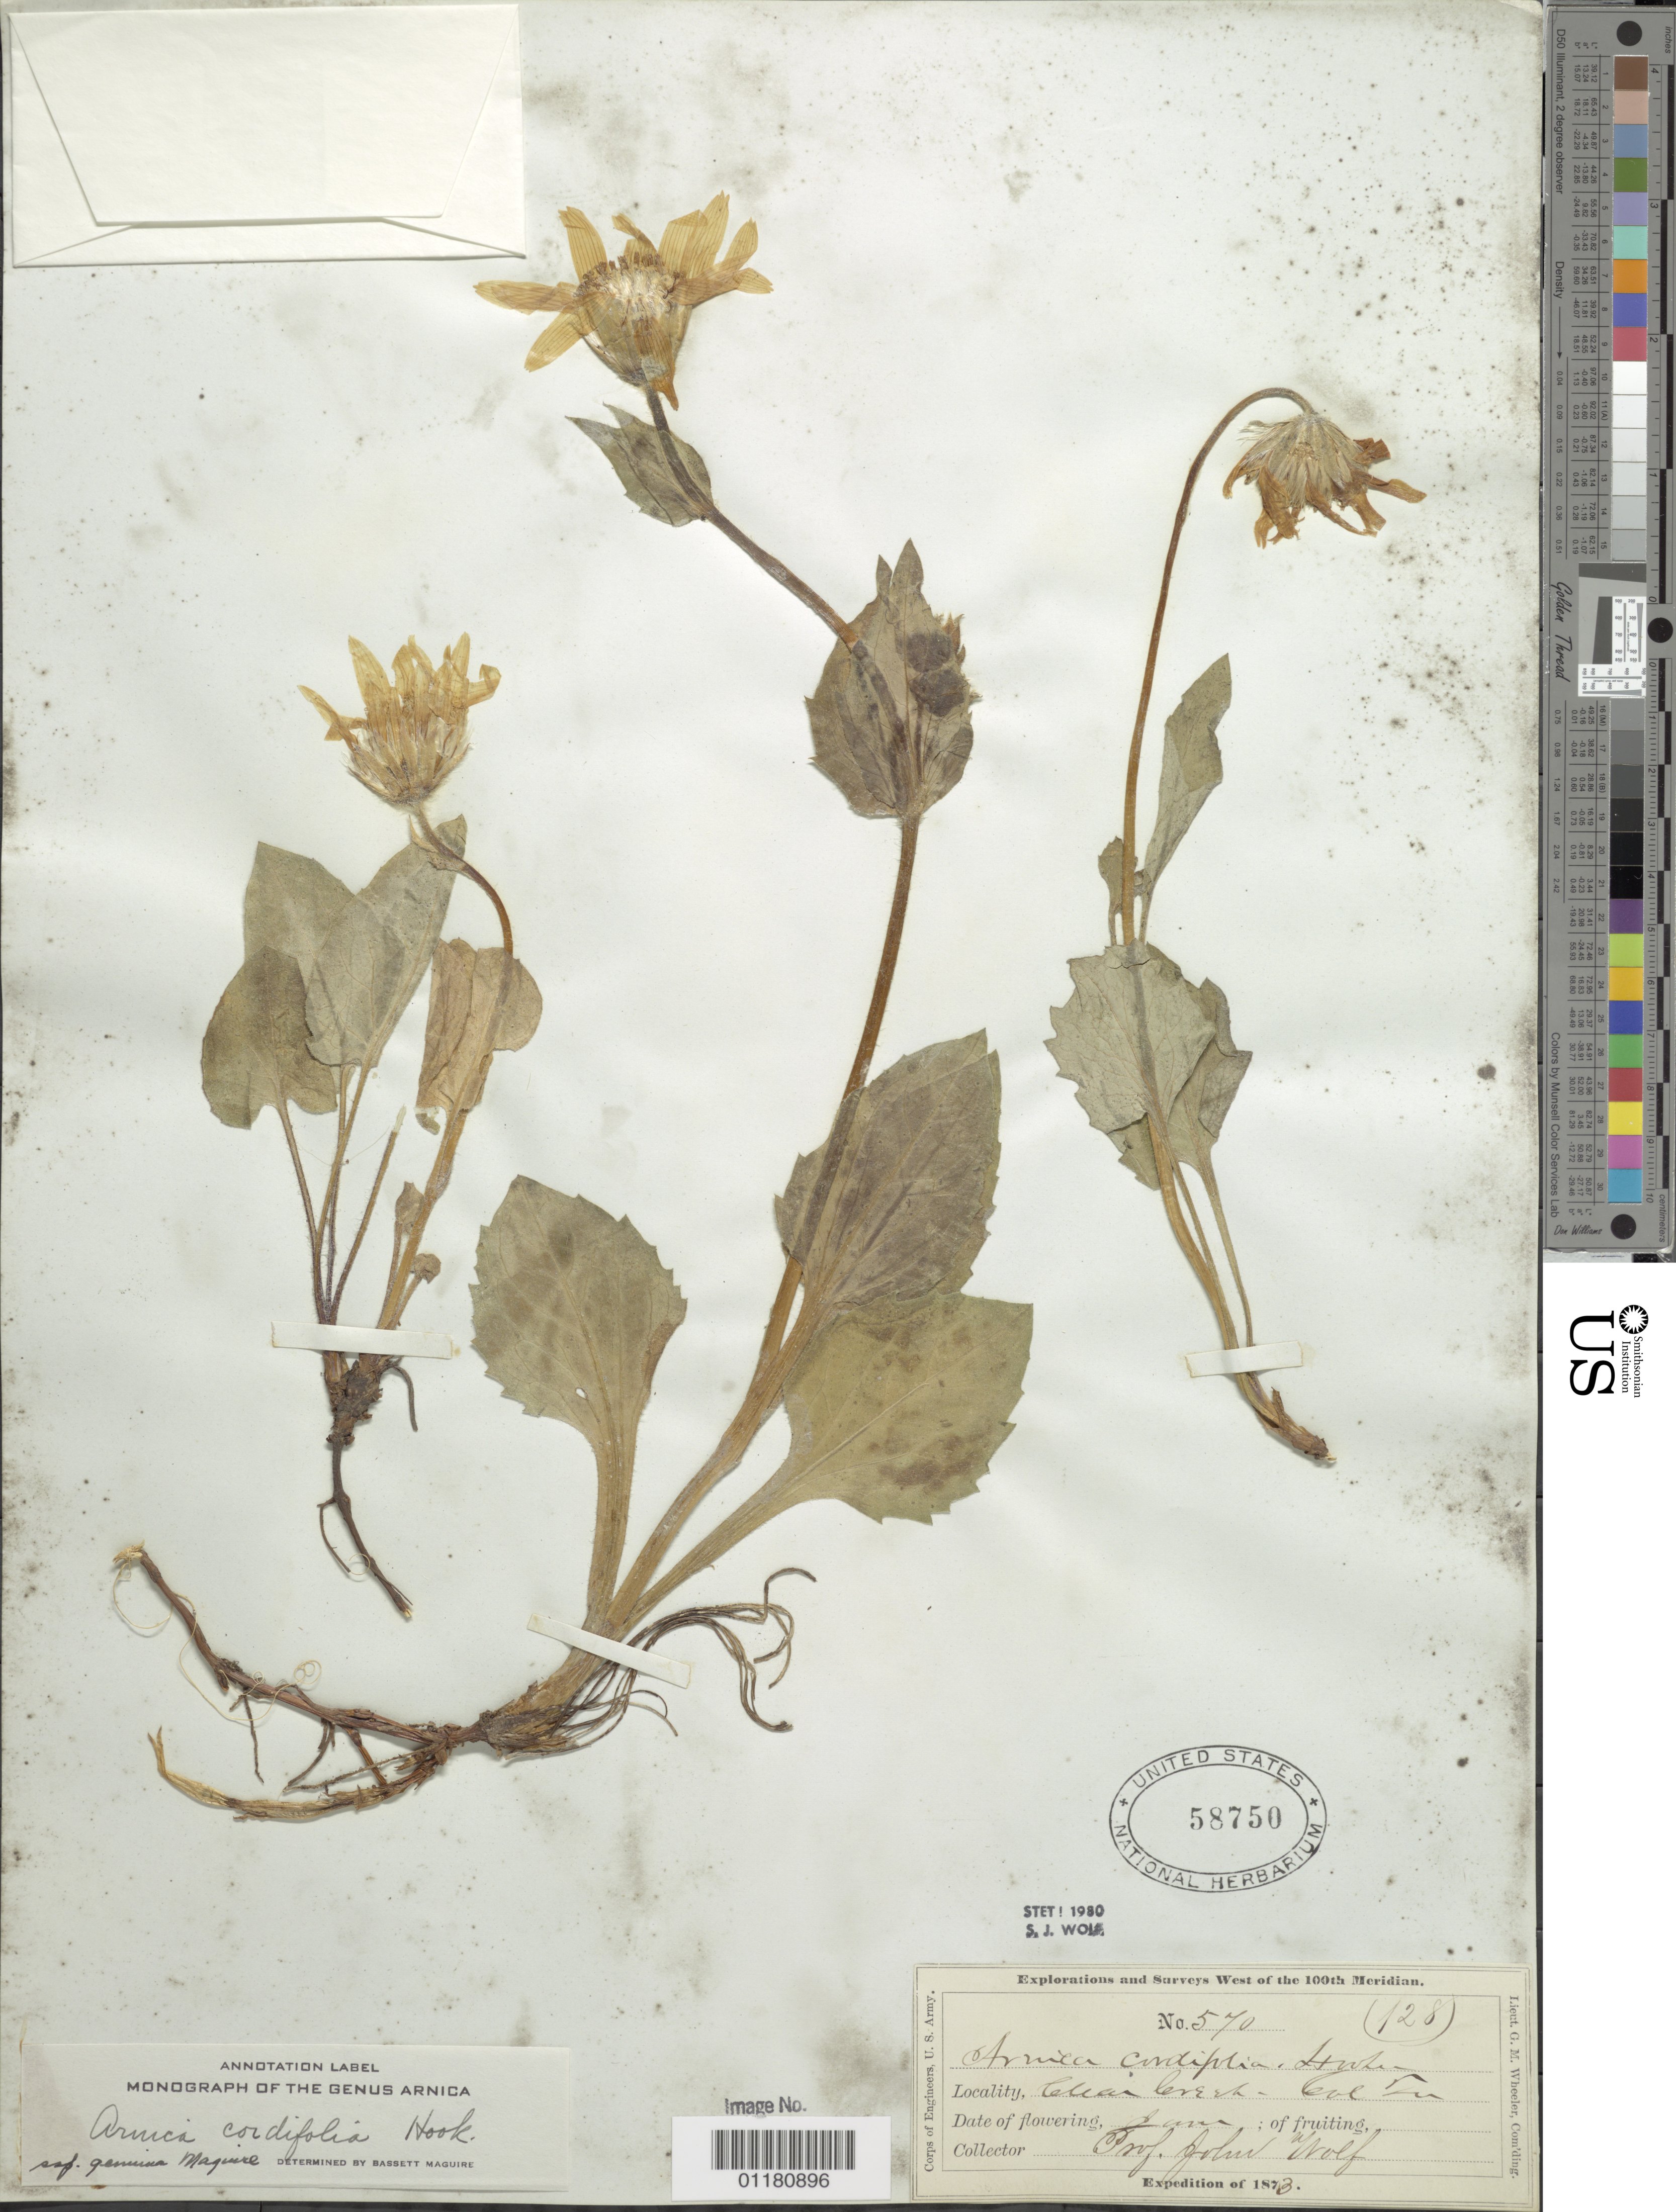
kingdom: Plantae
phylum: Tracheophyta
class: Magnoliopsida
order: Asterales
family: Asteraceae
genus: Arnica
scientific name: Arnica cordifolia subsp. genuina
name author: Maguire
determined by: Maguire, Bassett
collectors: J. Wolf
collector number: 570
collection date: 1873-06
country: United States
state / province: Colorado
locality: Clear Creek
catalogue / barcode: US 58750